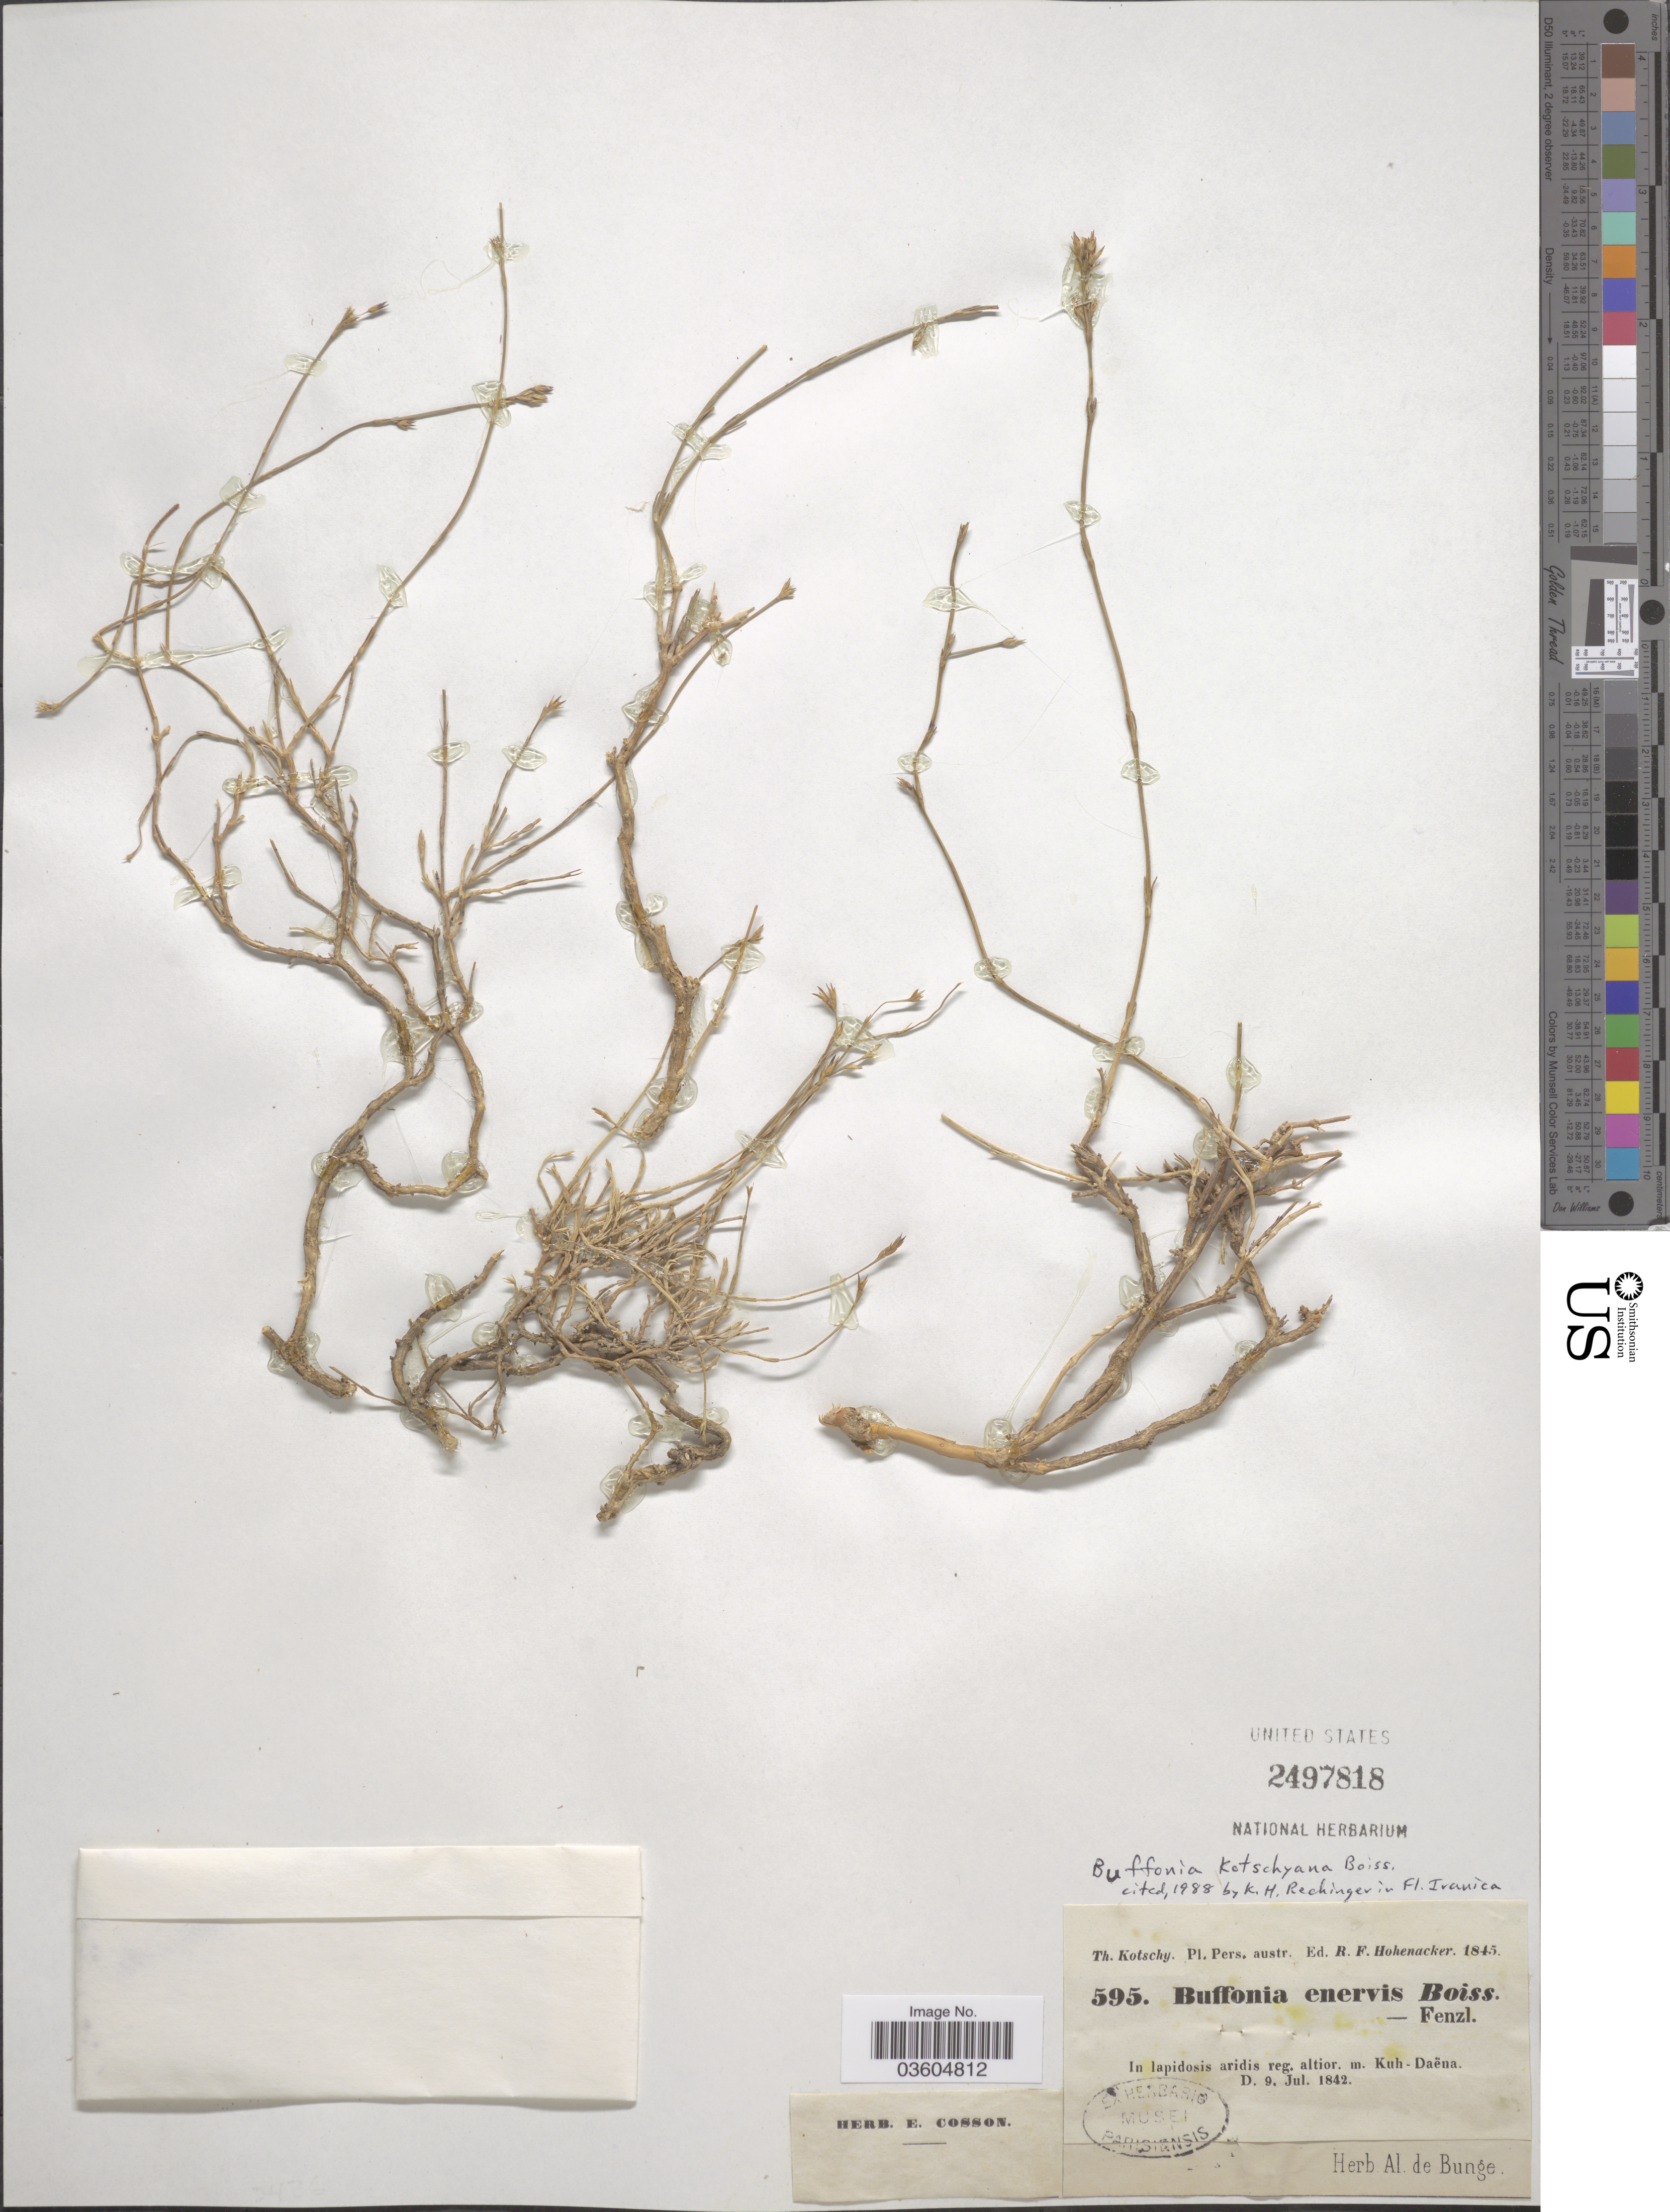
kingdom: Plantae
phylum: Tracheophyta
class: Magnoliopsida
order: Caryophyllales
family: Caryophyllaceae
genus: Bufonia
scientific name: Bufonia kotschyana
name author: Boiss.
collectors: K. G. Kotschy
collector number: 595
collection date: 1842-07-09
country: Iran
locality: Pers. austr. In lapidosis aridis reg. altior. m. Kuh-Daëna.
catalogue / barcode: US 2497818